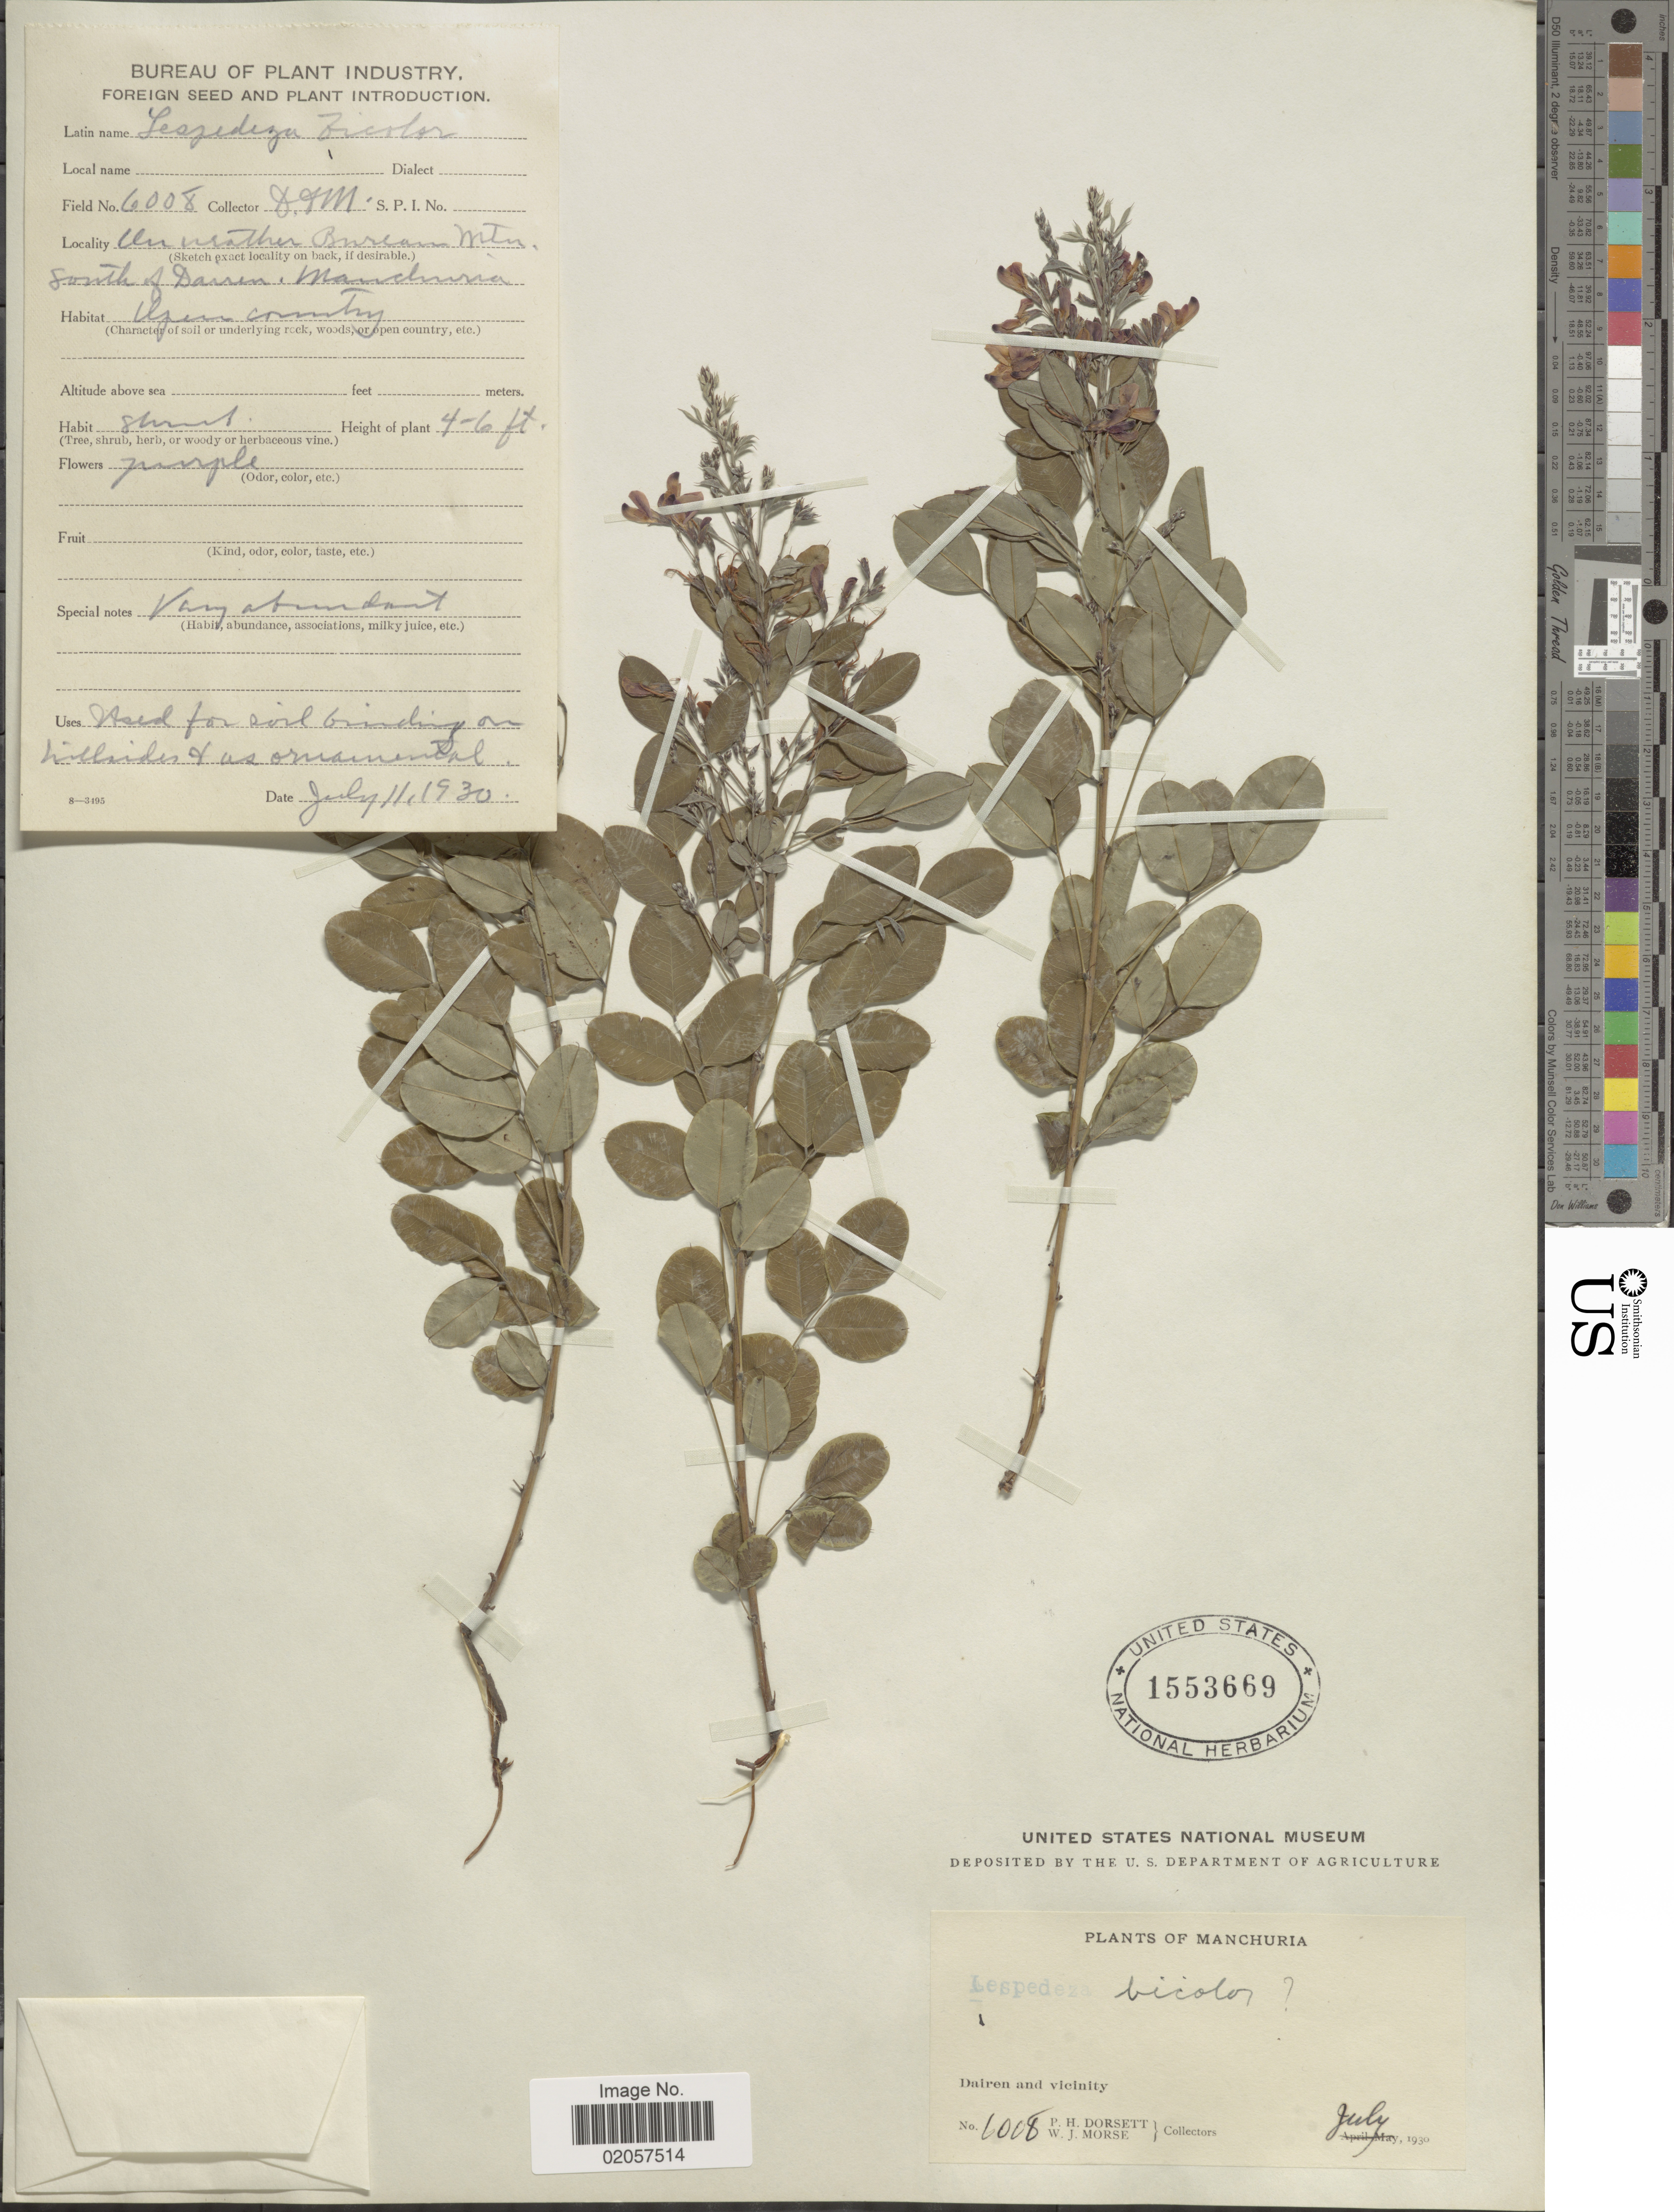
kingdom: Plantae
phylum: Tracheophyta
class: Magnoliopsida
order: Fabales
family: Fabaceae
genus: Lespedeza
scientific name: Lespedeza bicolor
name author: Turcz.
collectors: P. H. Dorsett & W. J. Morse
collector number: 1008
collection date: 1930-07-11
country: China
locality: Un [illegible text] Bureau [illegible text] Mtn. South of Darren. Manchuria.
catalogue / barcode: US 1553669